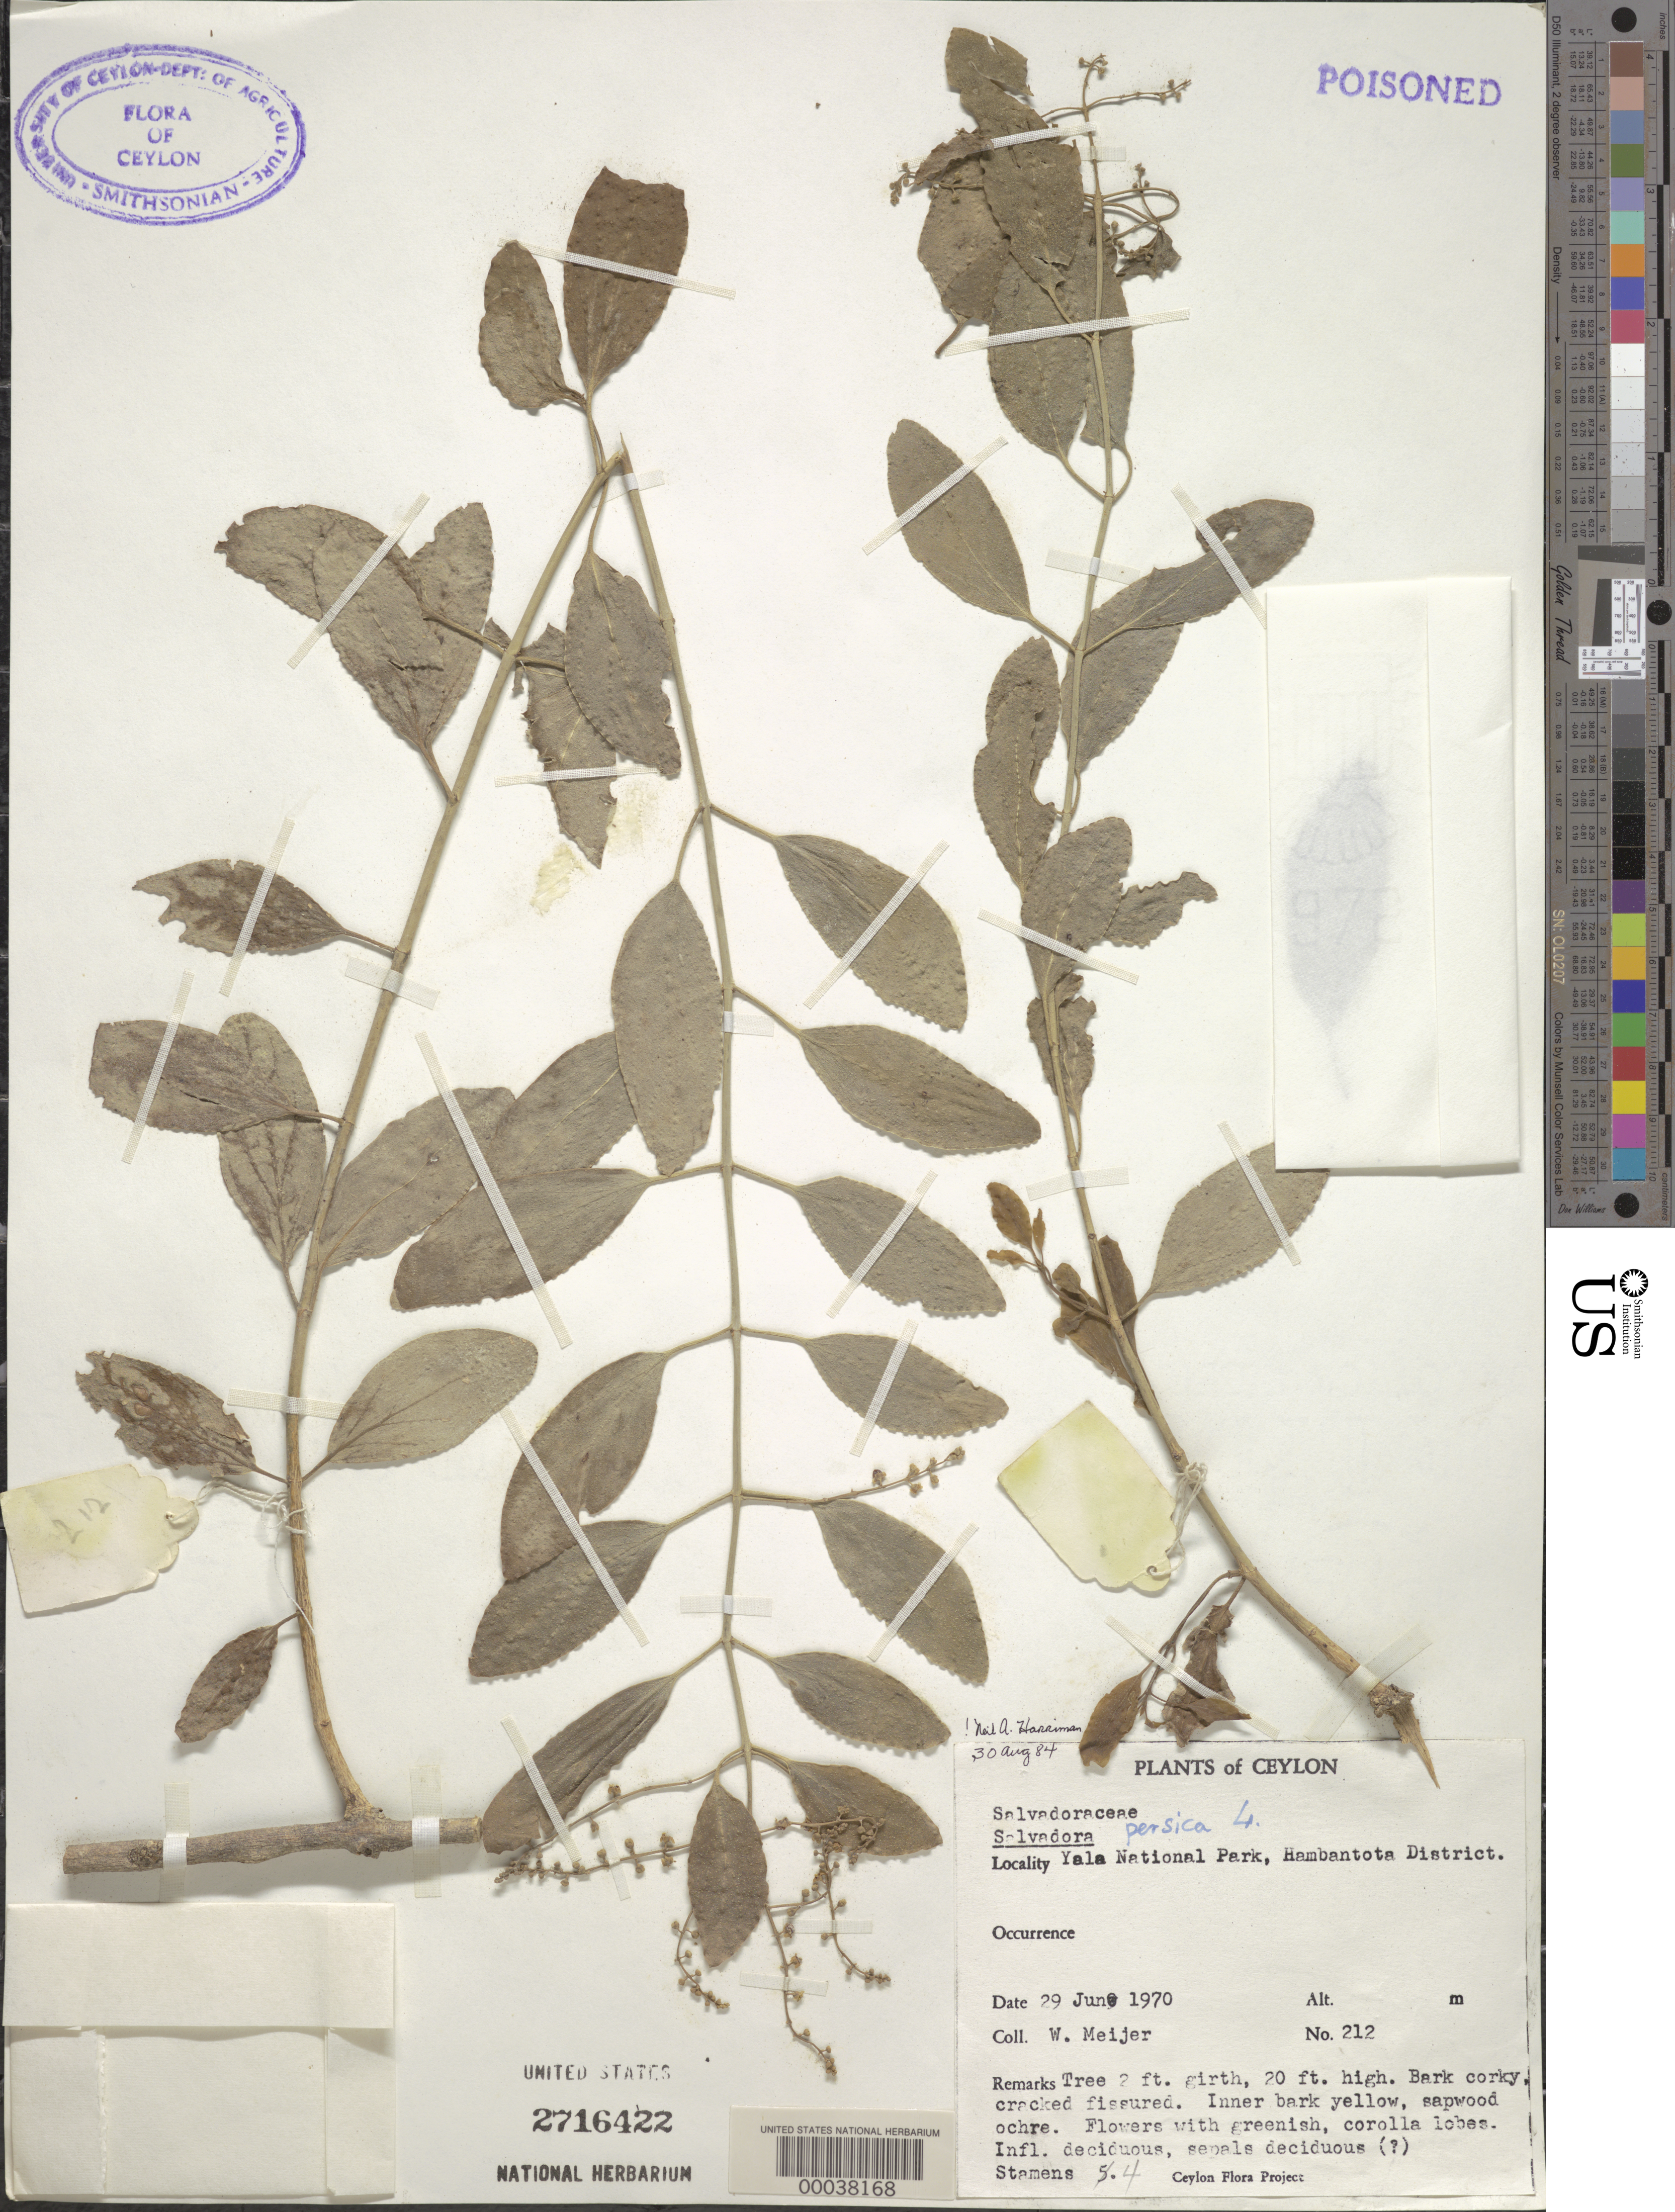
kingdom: Plantae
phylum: Tracheophyta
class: Magnoliopsida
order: Brassicales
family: Salvadoraceae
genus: Salvadora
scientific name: Salvadora persica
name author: L.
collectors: W. Meijer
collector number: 212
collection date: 1970-06-29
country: Sri Lanka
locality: Ceylon. Yala National Park, Hambantota District.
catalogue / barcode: US 2716422